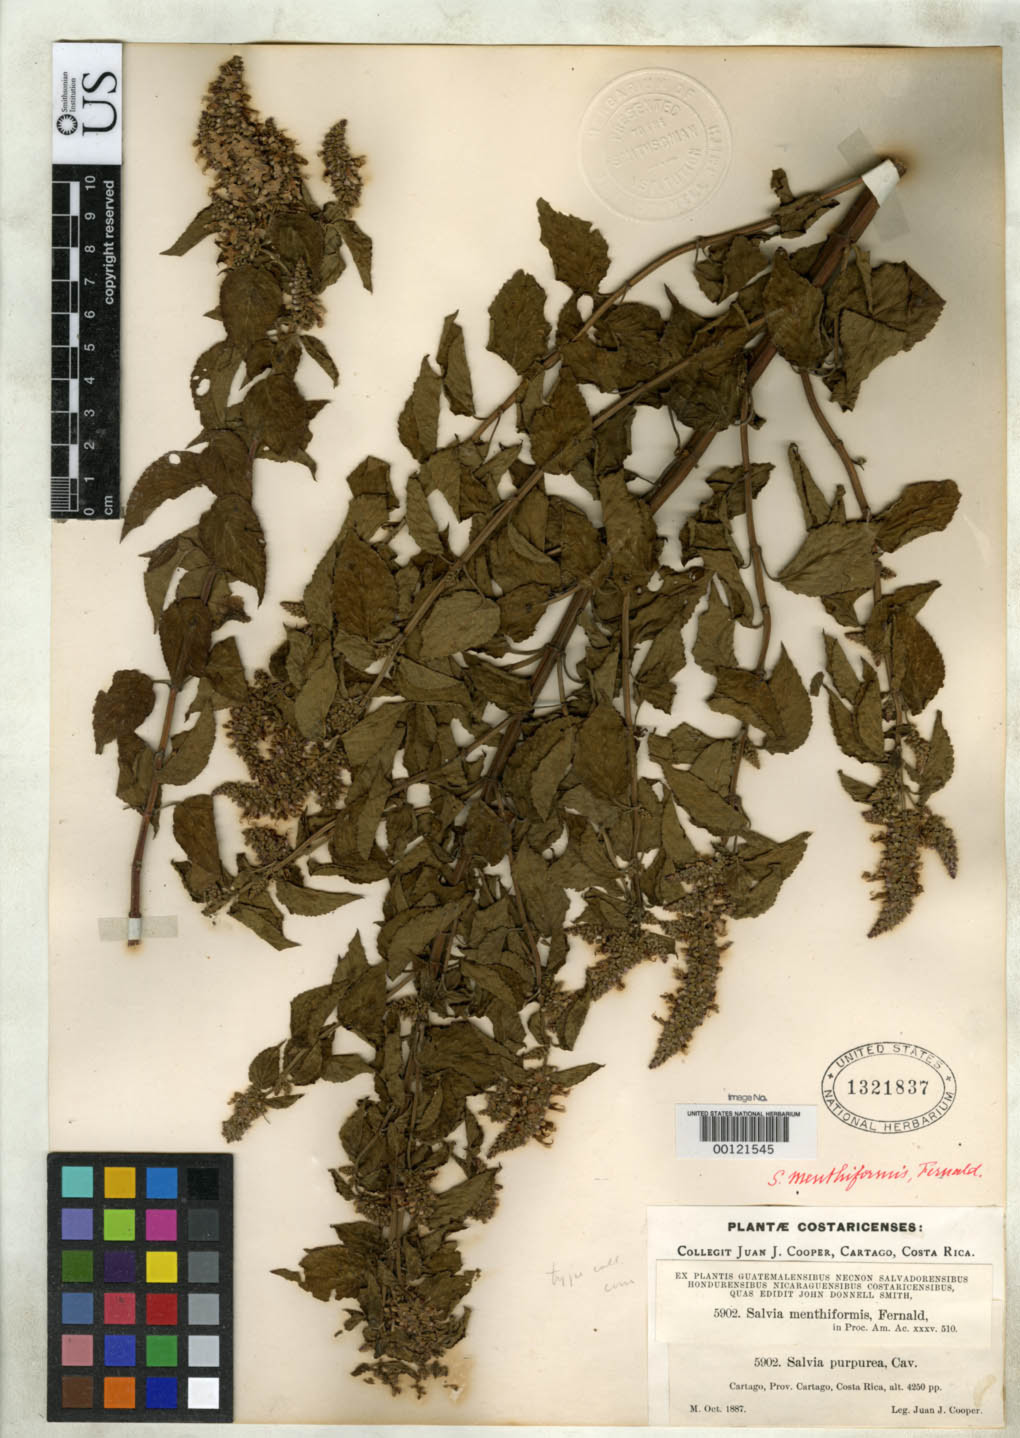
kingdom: Plantae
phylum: Tracheophyta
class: Magnoliopsida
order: Lamiales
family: Lamiaceae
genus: Salvia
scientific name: Salvia menthiformis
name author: Fernald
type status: Isolectotype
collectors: J. J. Cooper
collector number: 5902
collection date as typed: Oct 1887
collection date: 1887-10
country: Costa Rica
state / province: Cartago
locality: Cartago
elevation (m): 1295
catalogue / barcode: US 1321837